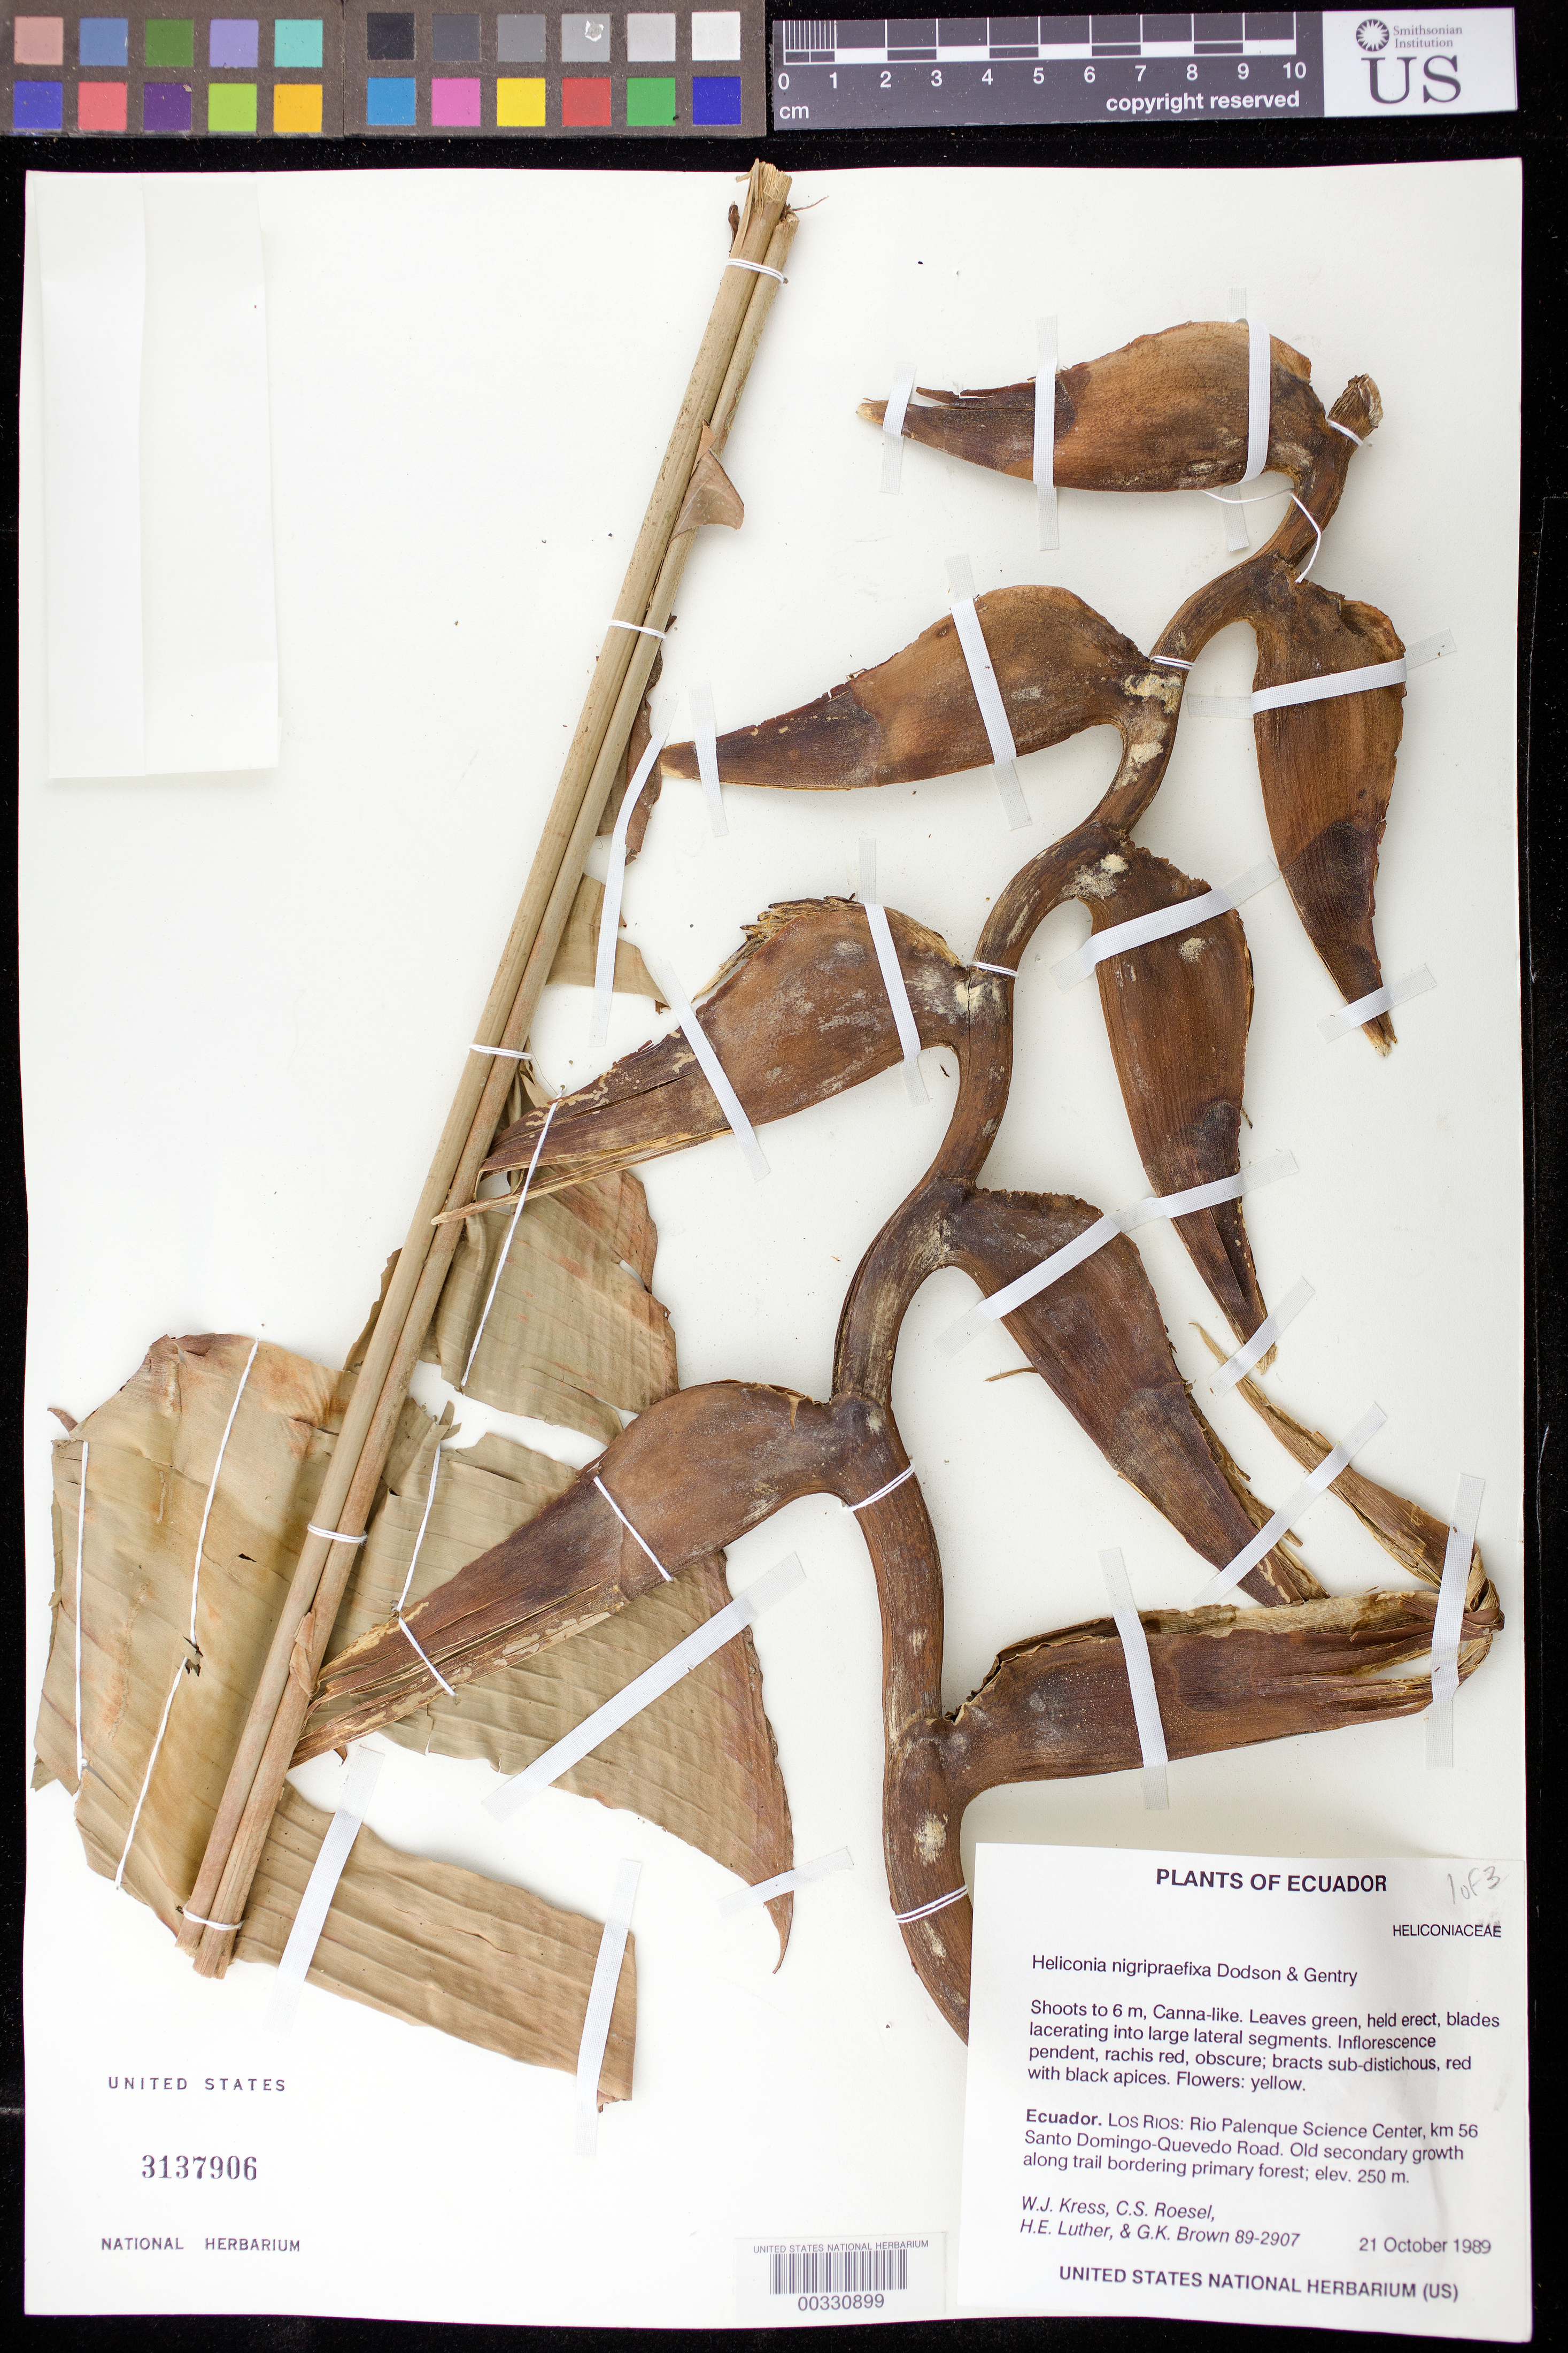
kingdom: Plantae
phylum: Tracheophyta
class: Liliopsida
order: Zingiberales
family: Heliconiaceae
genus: Heliconia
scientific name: Heliconia nigripraefixa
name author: Dodson & Gentry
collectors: W. J. Kress, C. S. Roesel, Harry E. Luther & G. K. Brown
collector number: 89-2907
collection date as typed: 21 Oct 1989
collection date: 1989-10-21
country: Ecuador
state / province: Los Ríos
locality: Rio palenque science center, km 56 Santo Domingo-Quevedo road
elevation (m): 250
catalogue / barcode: US 3137906